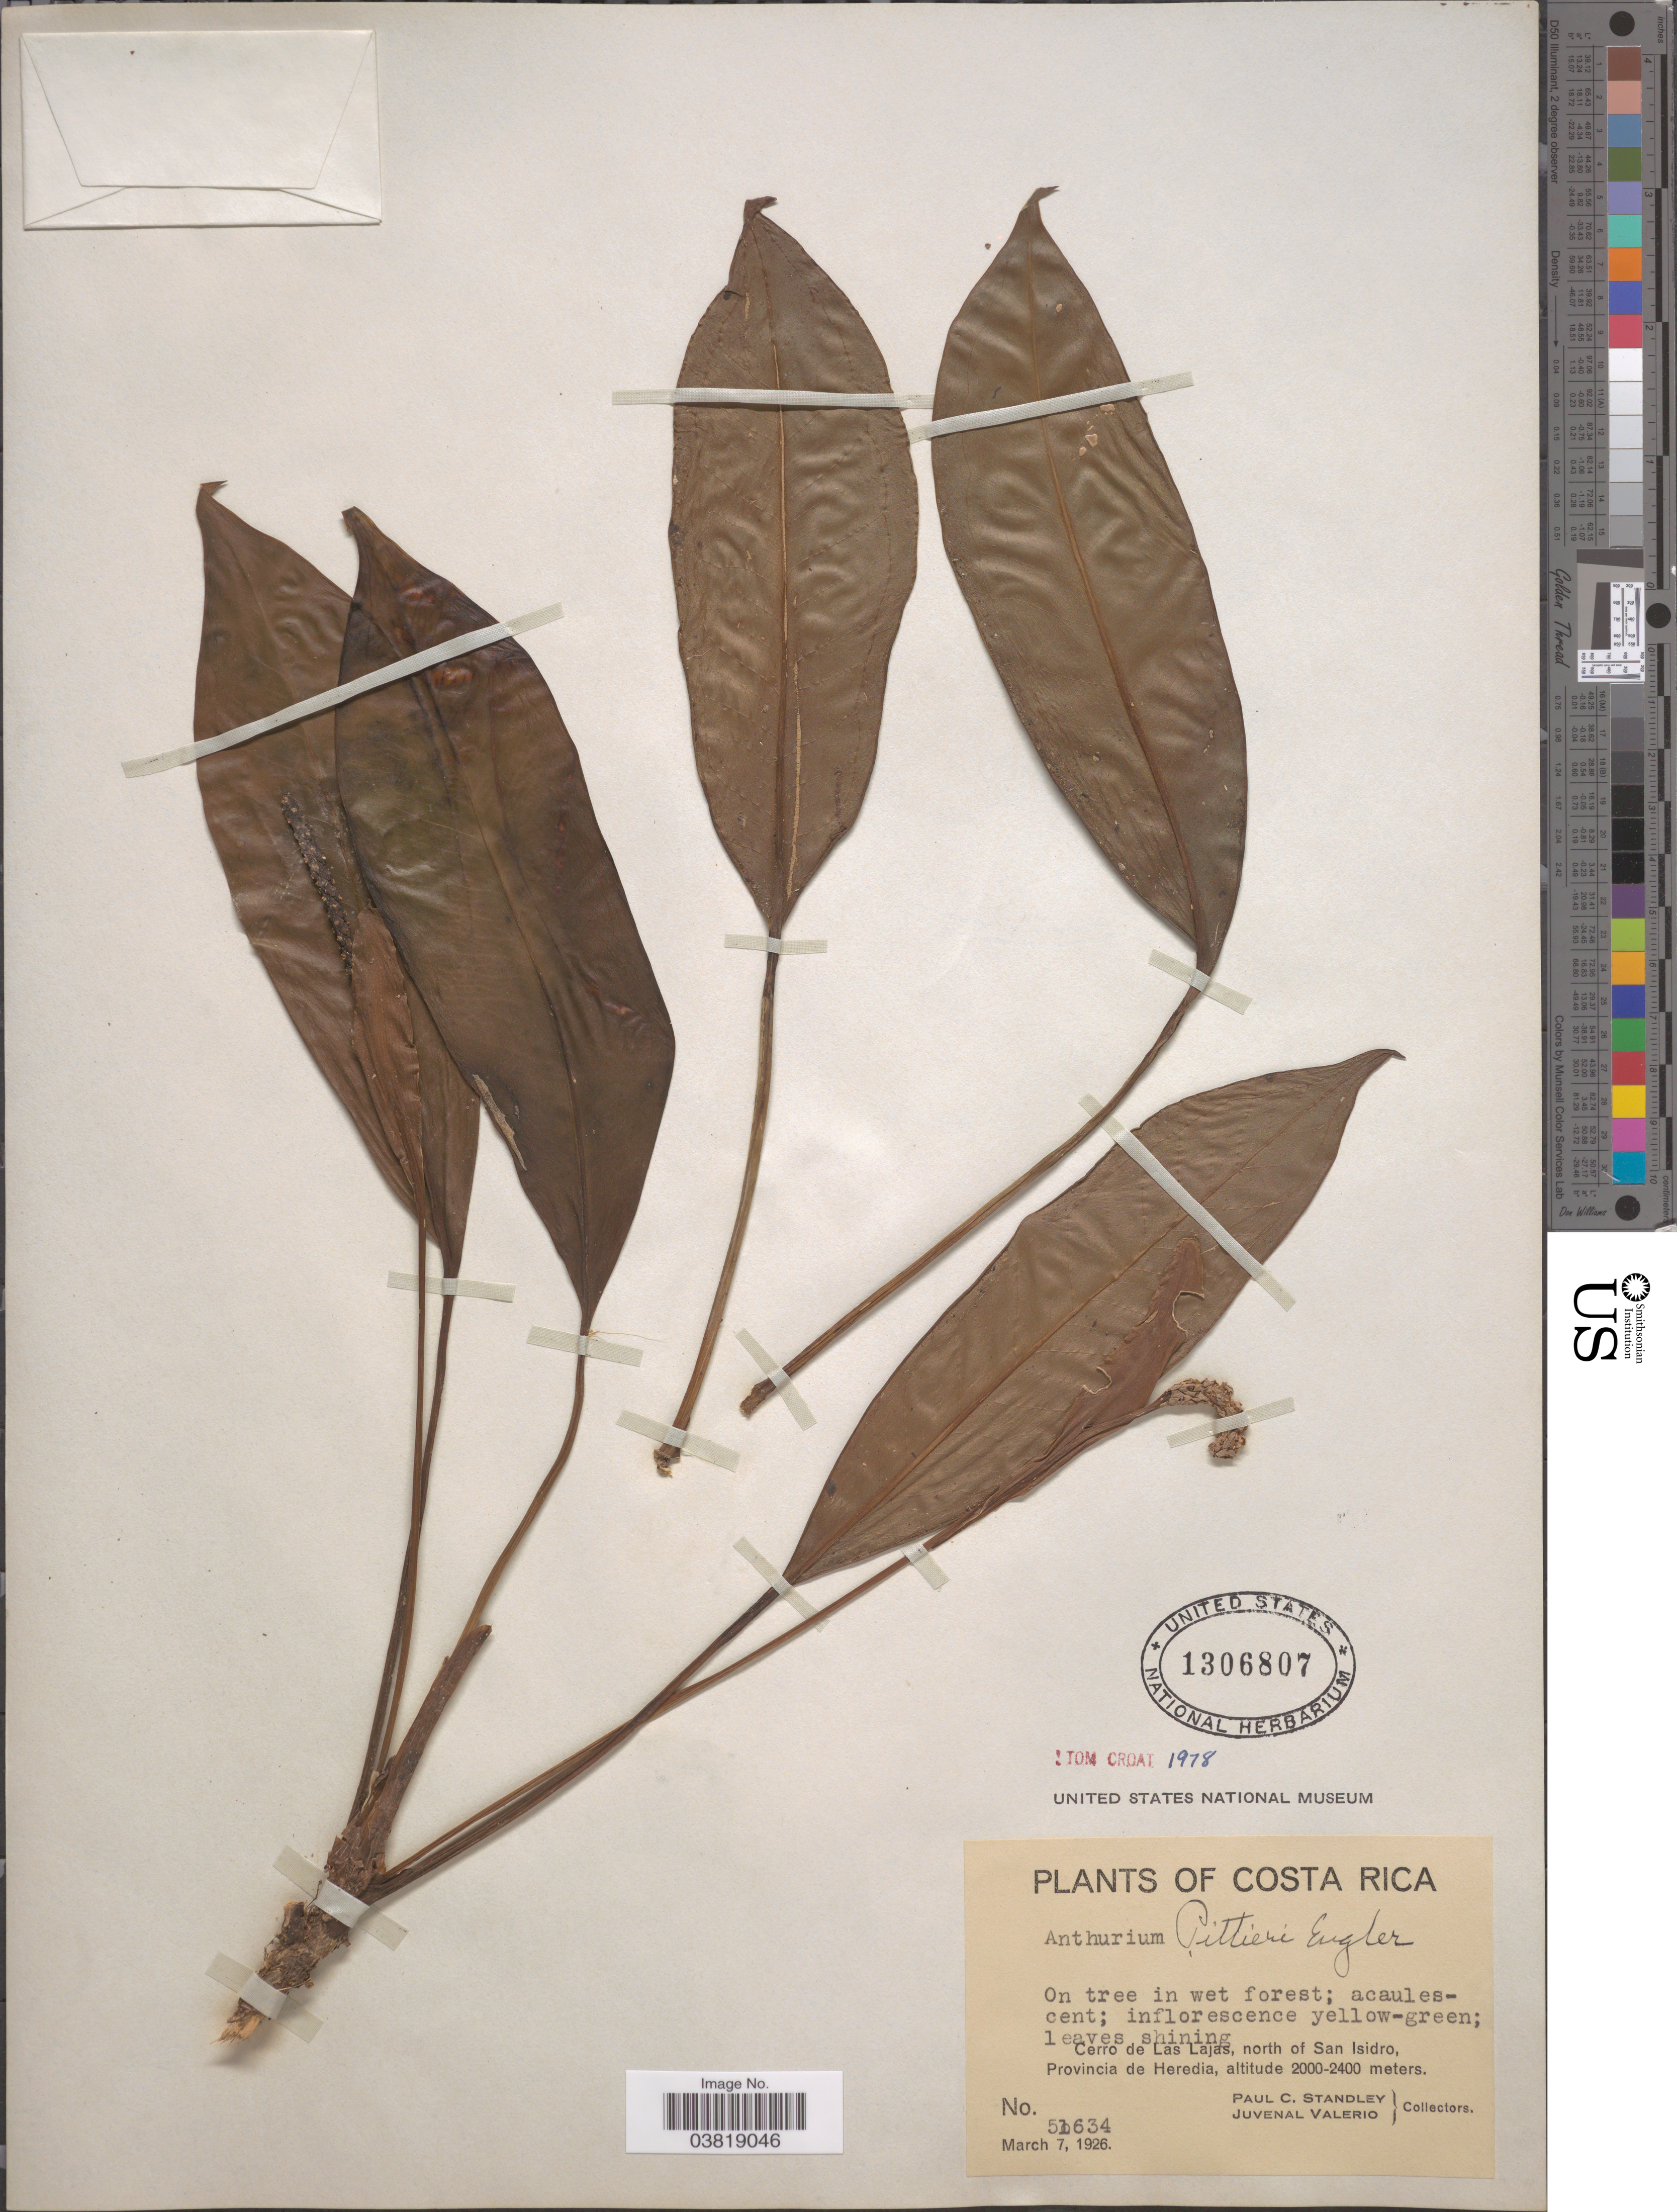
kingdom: Plantae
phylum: Tracheophyta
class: Liliopsida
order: Alismatales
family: Araceae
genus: Anthurium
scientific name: Anthurium pittieri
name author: Engl.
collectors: P. C. Standley & J. Valerio R.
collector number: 51634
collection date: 1926-03-07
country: Costa Rica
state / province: Heredia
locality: Cerro de Las Lajas, north of San Isidro.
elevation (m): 2000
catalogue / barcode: US 1306807